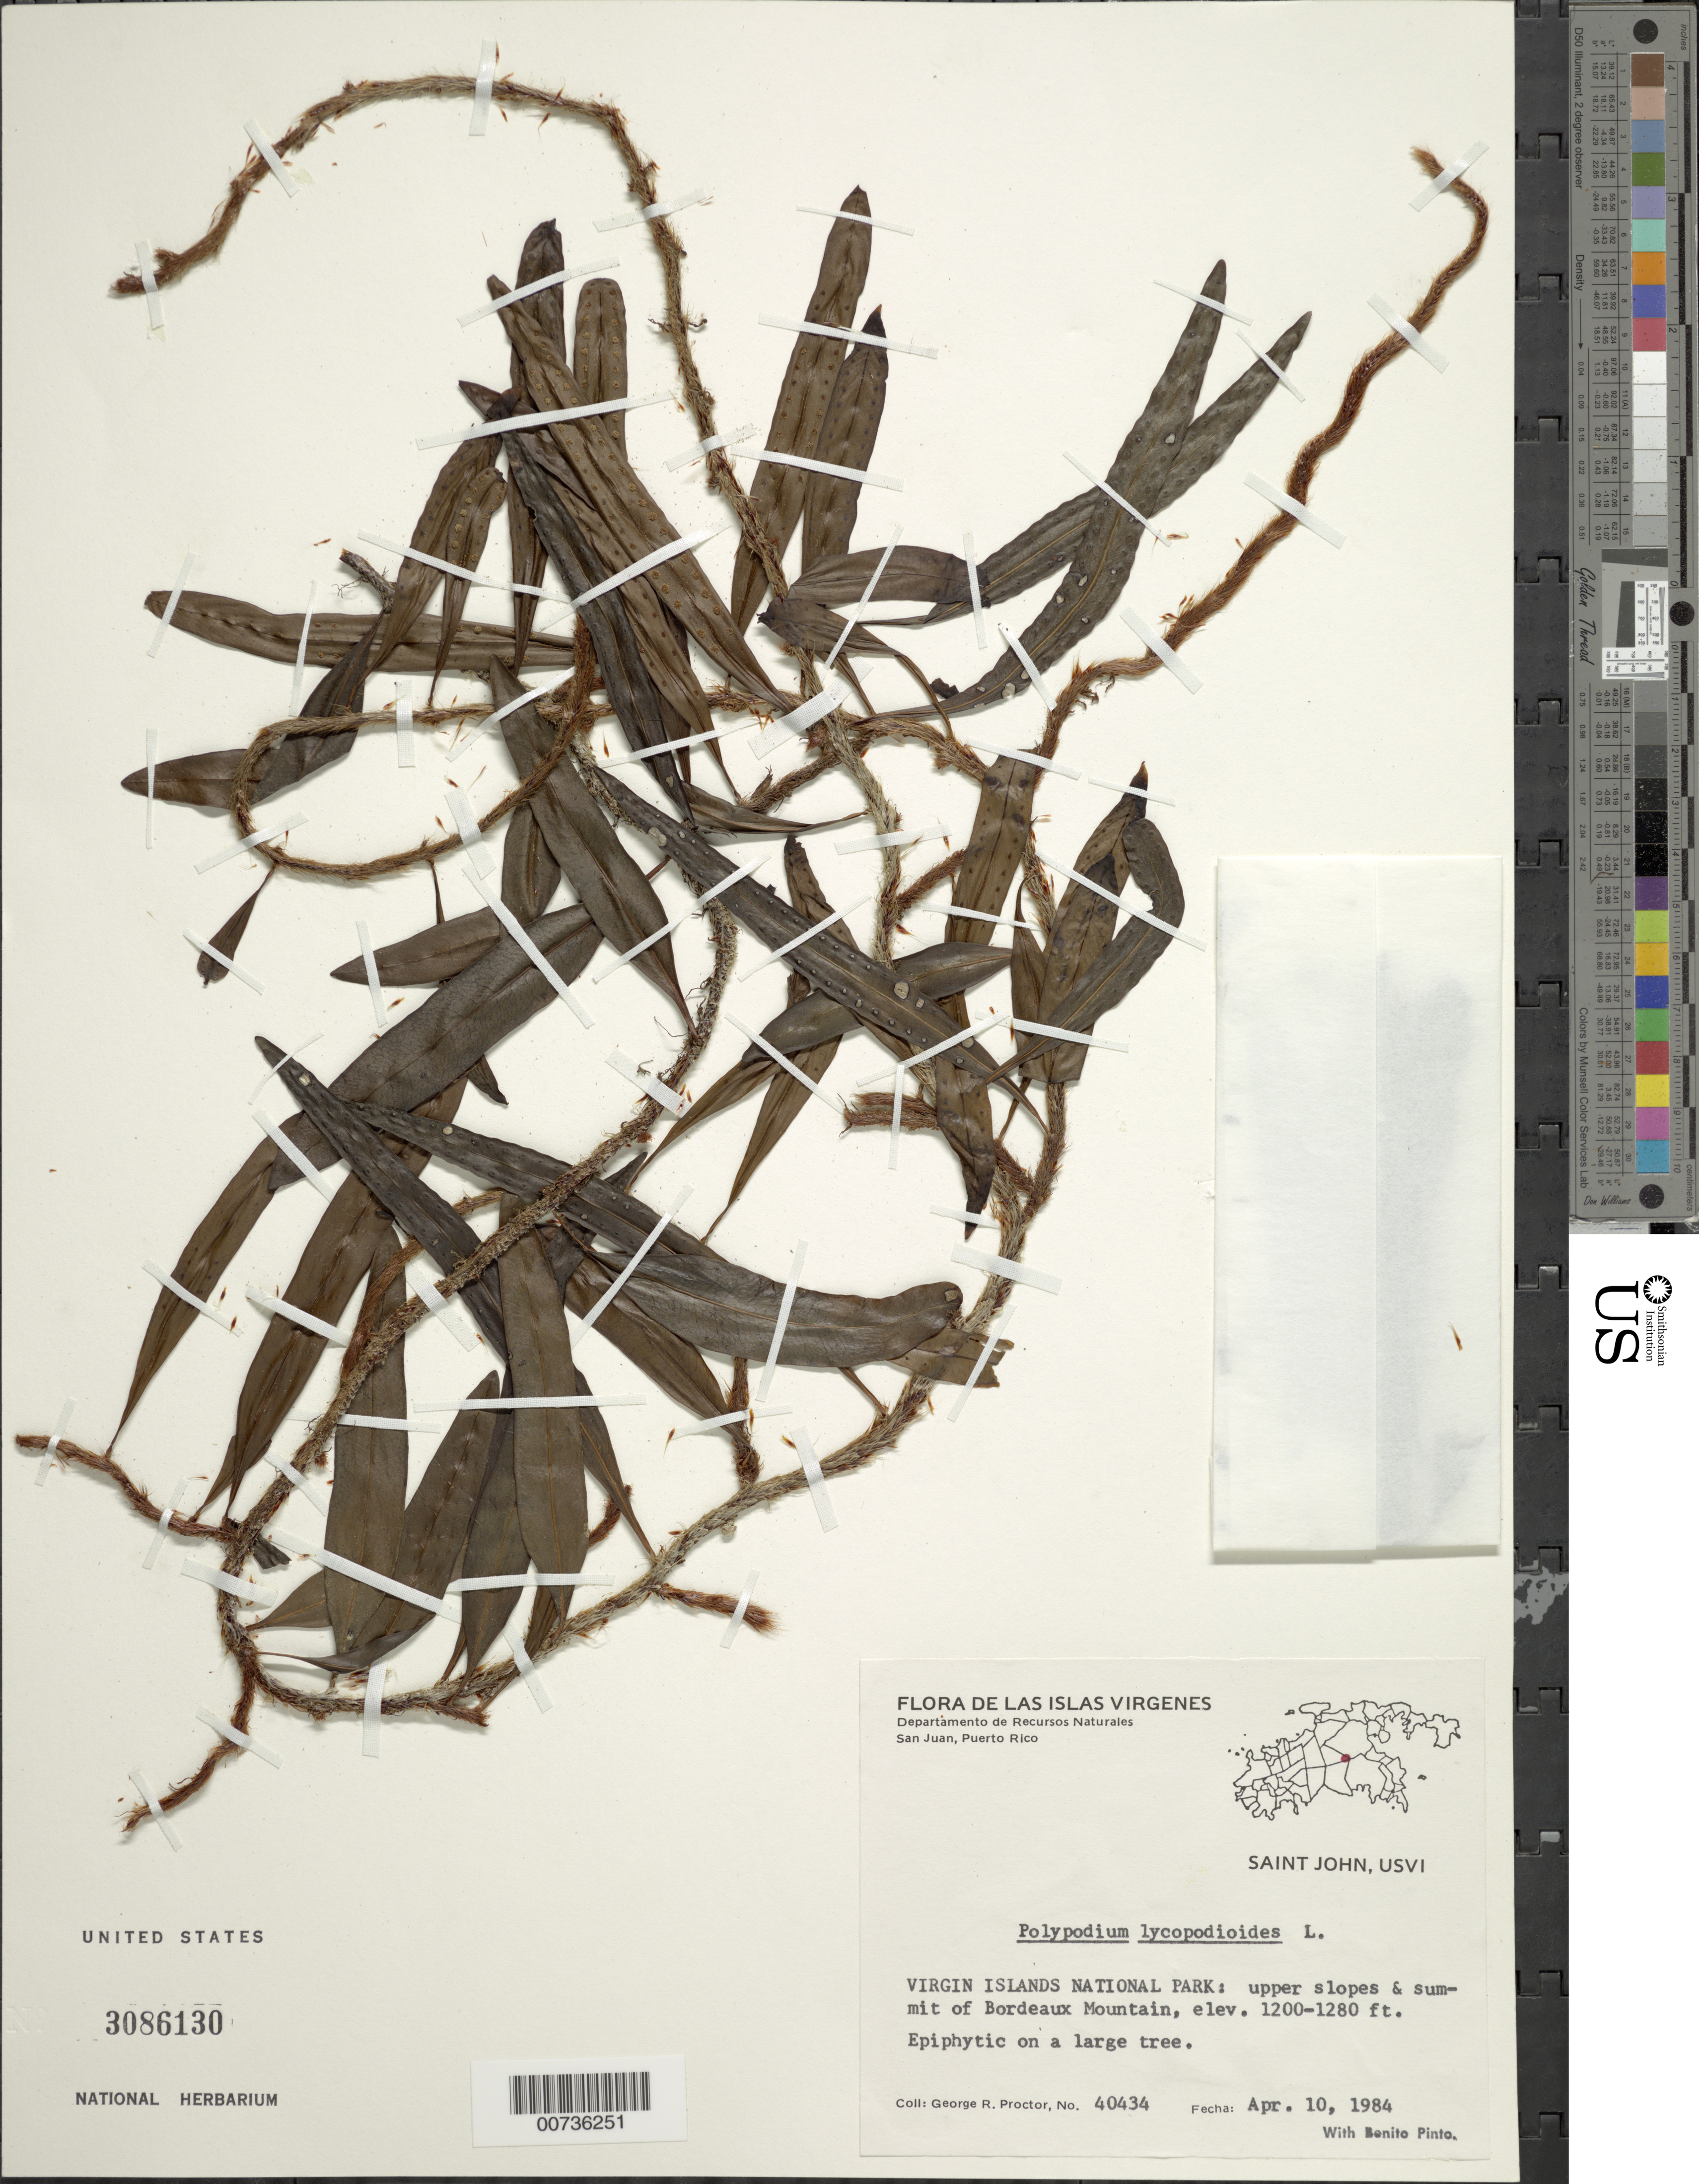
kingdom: Plantae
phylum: Tracheophyta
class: Polypodiopsida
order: Polypodiales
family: Polypodiaceae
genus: Microgramma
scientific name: Microgramma lycopodioides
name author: (L.) Copel.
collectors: G. R. Proctor & B. Pinto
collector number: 40434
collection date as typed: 10 Apr 1984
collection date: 1984-04-10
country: U.S. Virgin Islands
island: St. John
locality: Virgin Islands National Park: upper slopes & summit of Bordeaux Mountain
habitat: Epiphytic on a large tree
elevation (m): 366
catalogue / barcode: US 3086130